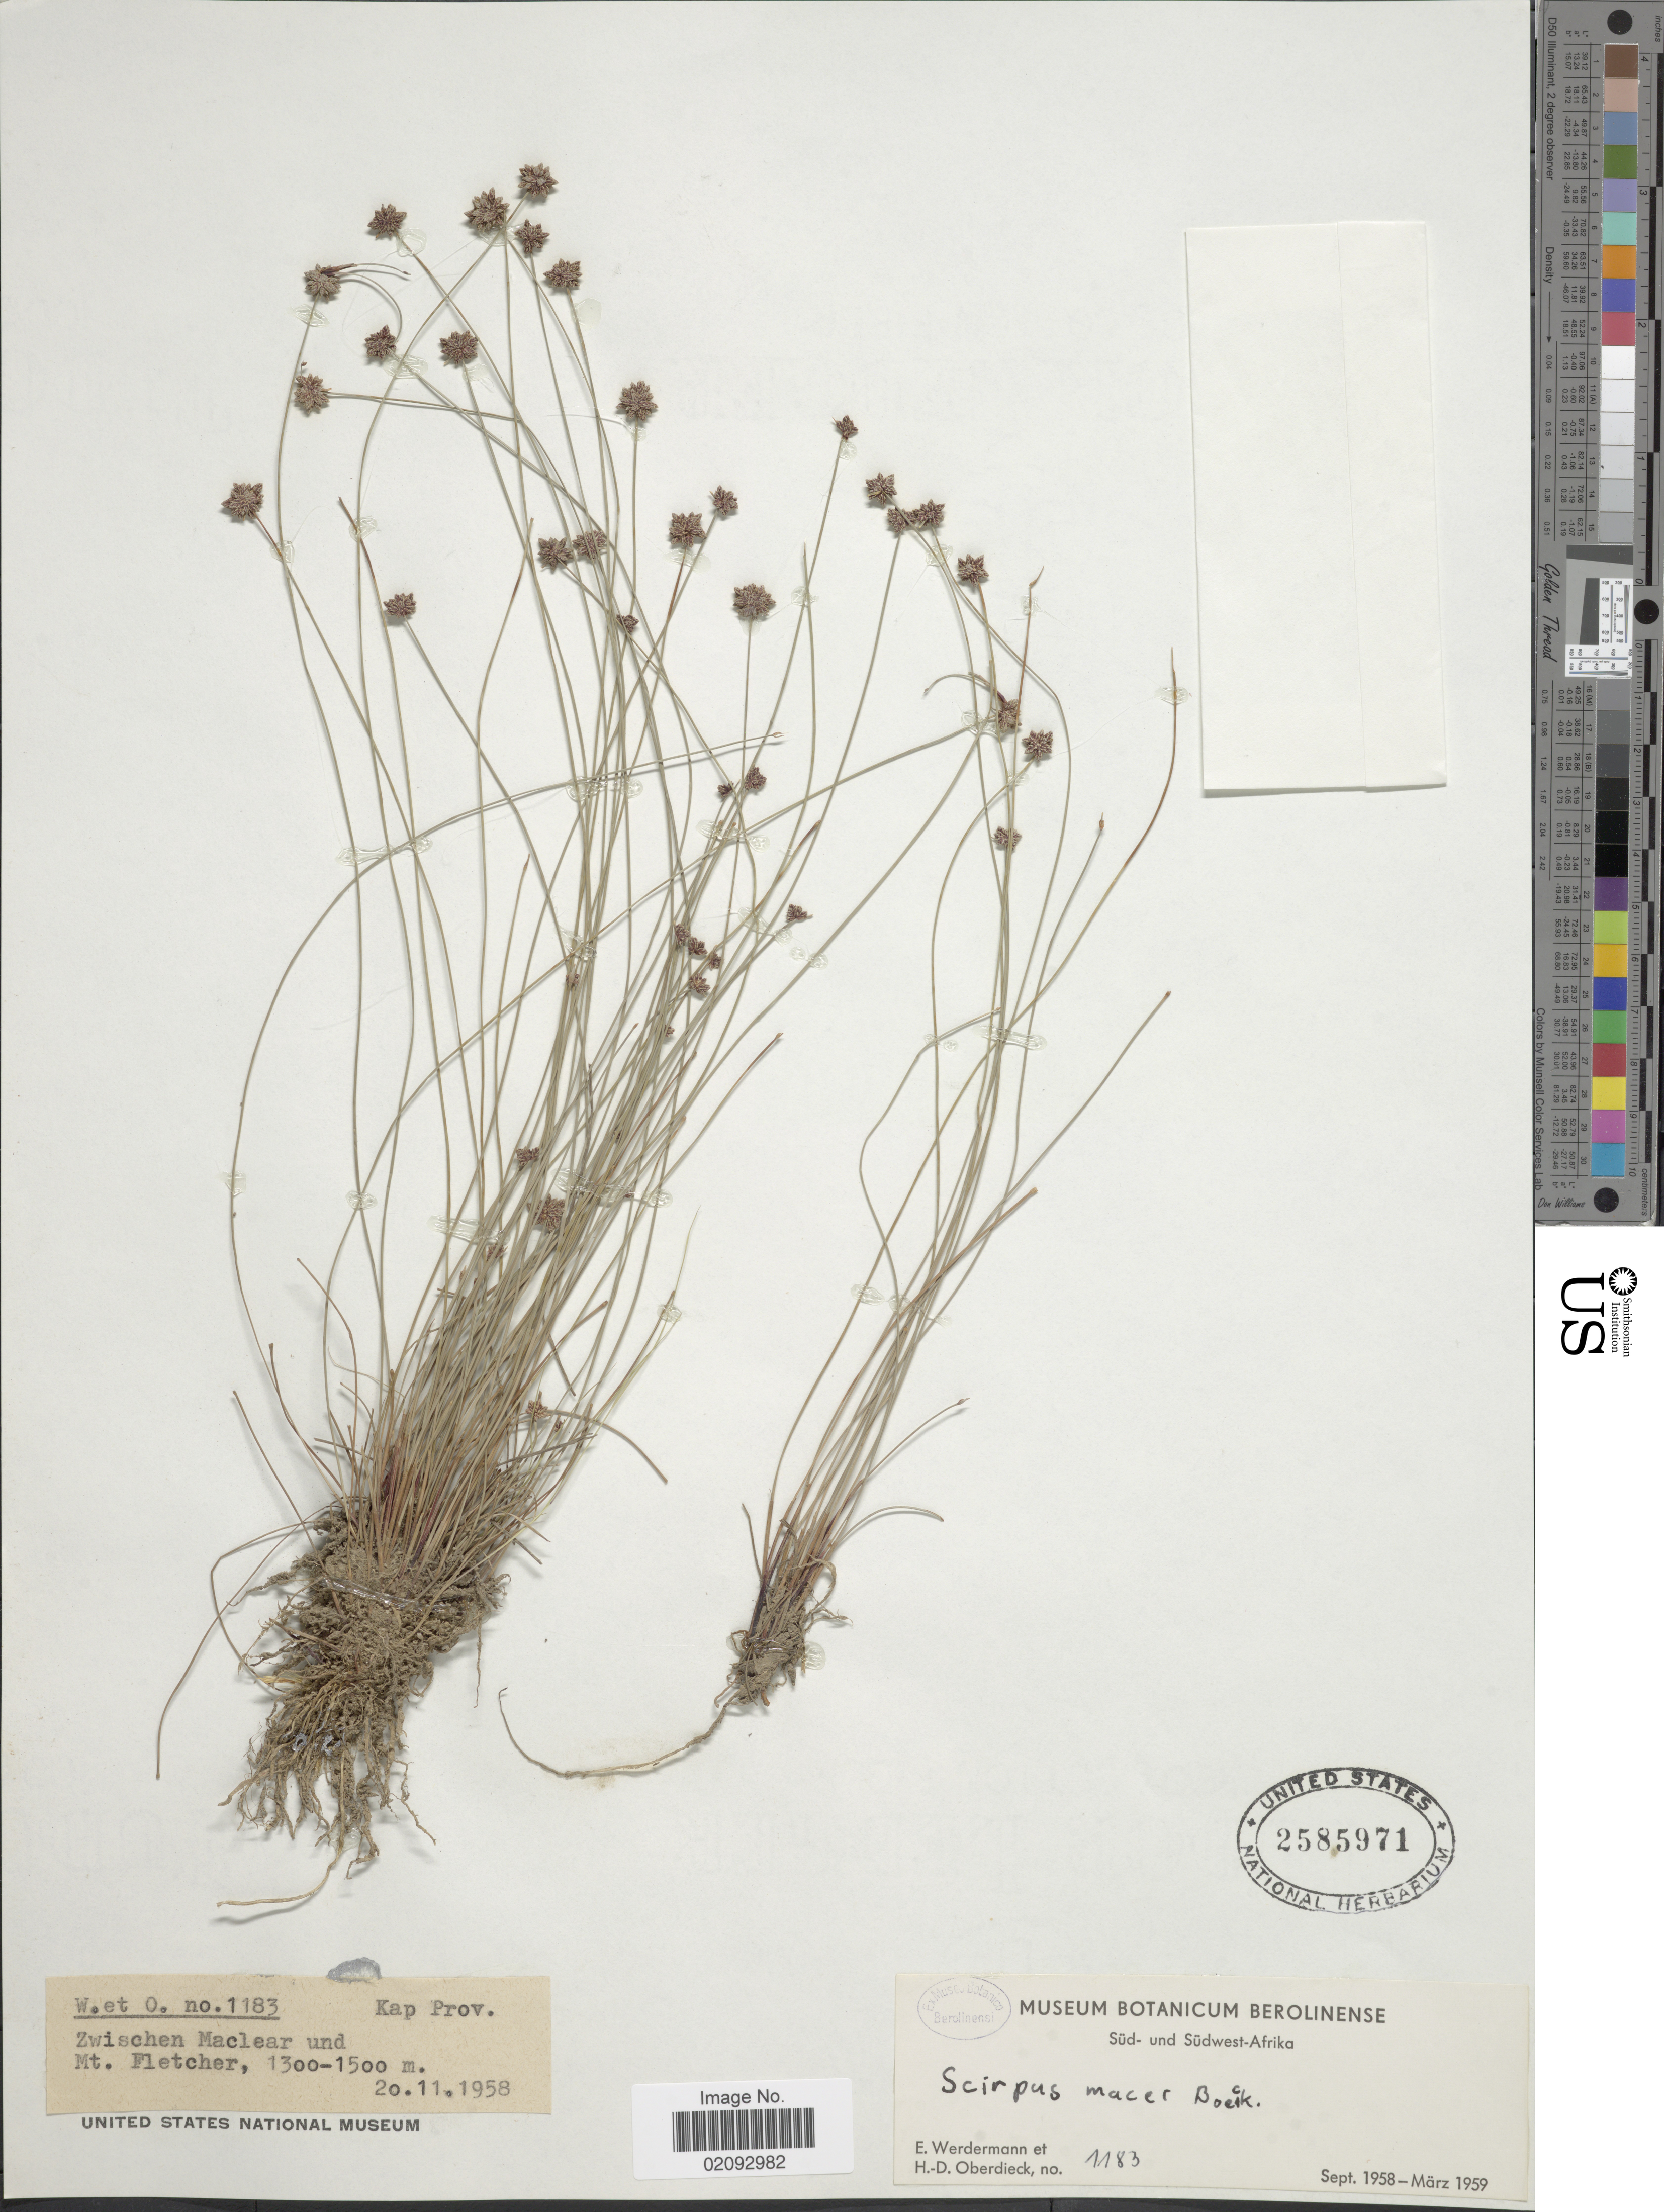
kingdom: Plantae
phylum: Tracheophyta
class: Liliopsida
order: Poales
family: Cyperaceae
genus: Isolepis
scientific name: Isolepis costata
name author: Hochst. ex A. Rich.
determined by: Strong, Mark T., (BOT), Smithsonian Institution - National Museum of Natural History (UNITED STATES)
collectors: E. Werdermann & H. Oberdieck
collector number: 1183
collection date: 1958-11-20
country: South Africa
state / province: Eastern Cape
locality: Kap. Prov. Zwischen Maclear und Mt Fletcher, Süd- und Südwest-Afrika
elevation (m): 1300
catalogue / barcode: US 2585971